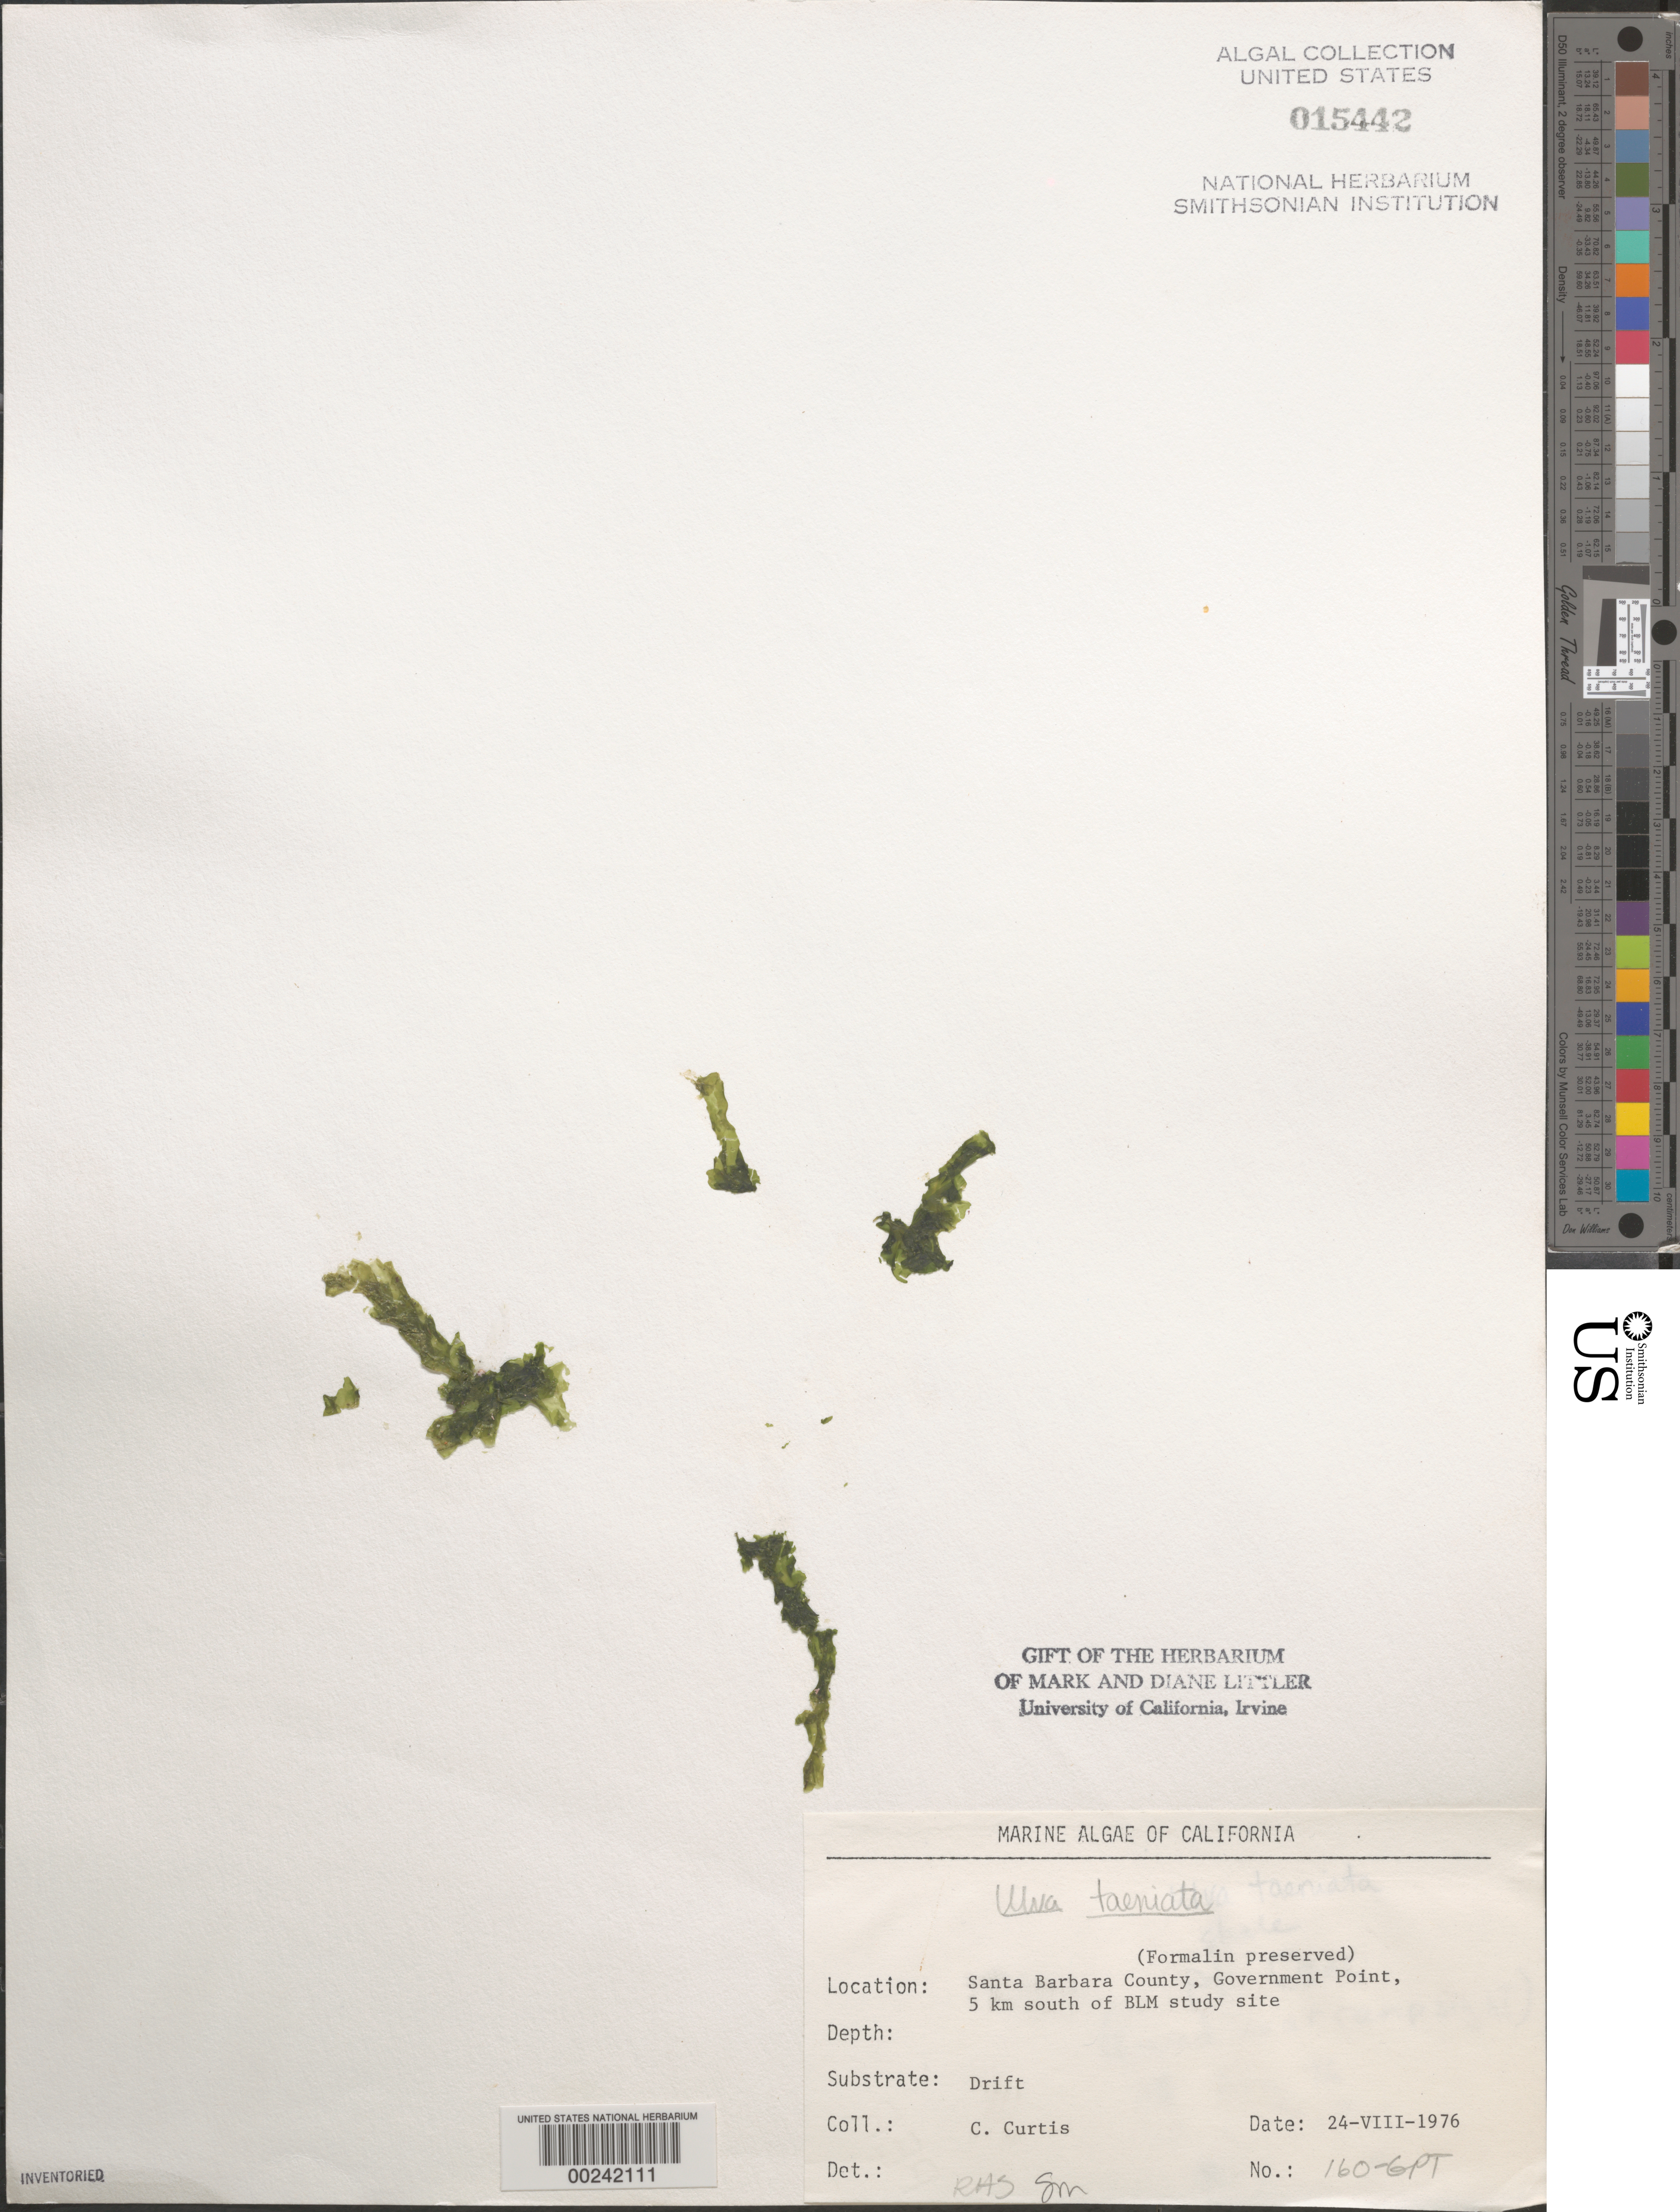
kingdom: Plantae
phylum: Chlorophyta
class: Ulvophyceae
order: Ulvales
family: Ulvaceae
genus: Ulva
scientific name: Ulva taeniata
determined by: Sims, Robert H.; Murray, S. N.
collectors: C. Curtis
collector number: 160-gpt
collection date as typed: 24 Aug 1976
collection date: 1976-08-24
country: United States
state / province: California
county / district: Santa Barbara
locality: Government Point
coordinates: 34 26'31"N, 120 24'06"W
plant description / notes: BLM-SOCALBIGHT Rocky Intertidal Survey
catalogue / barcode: US 15442